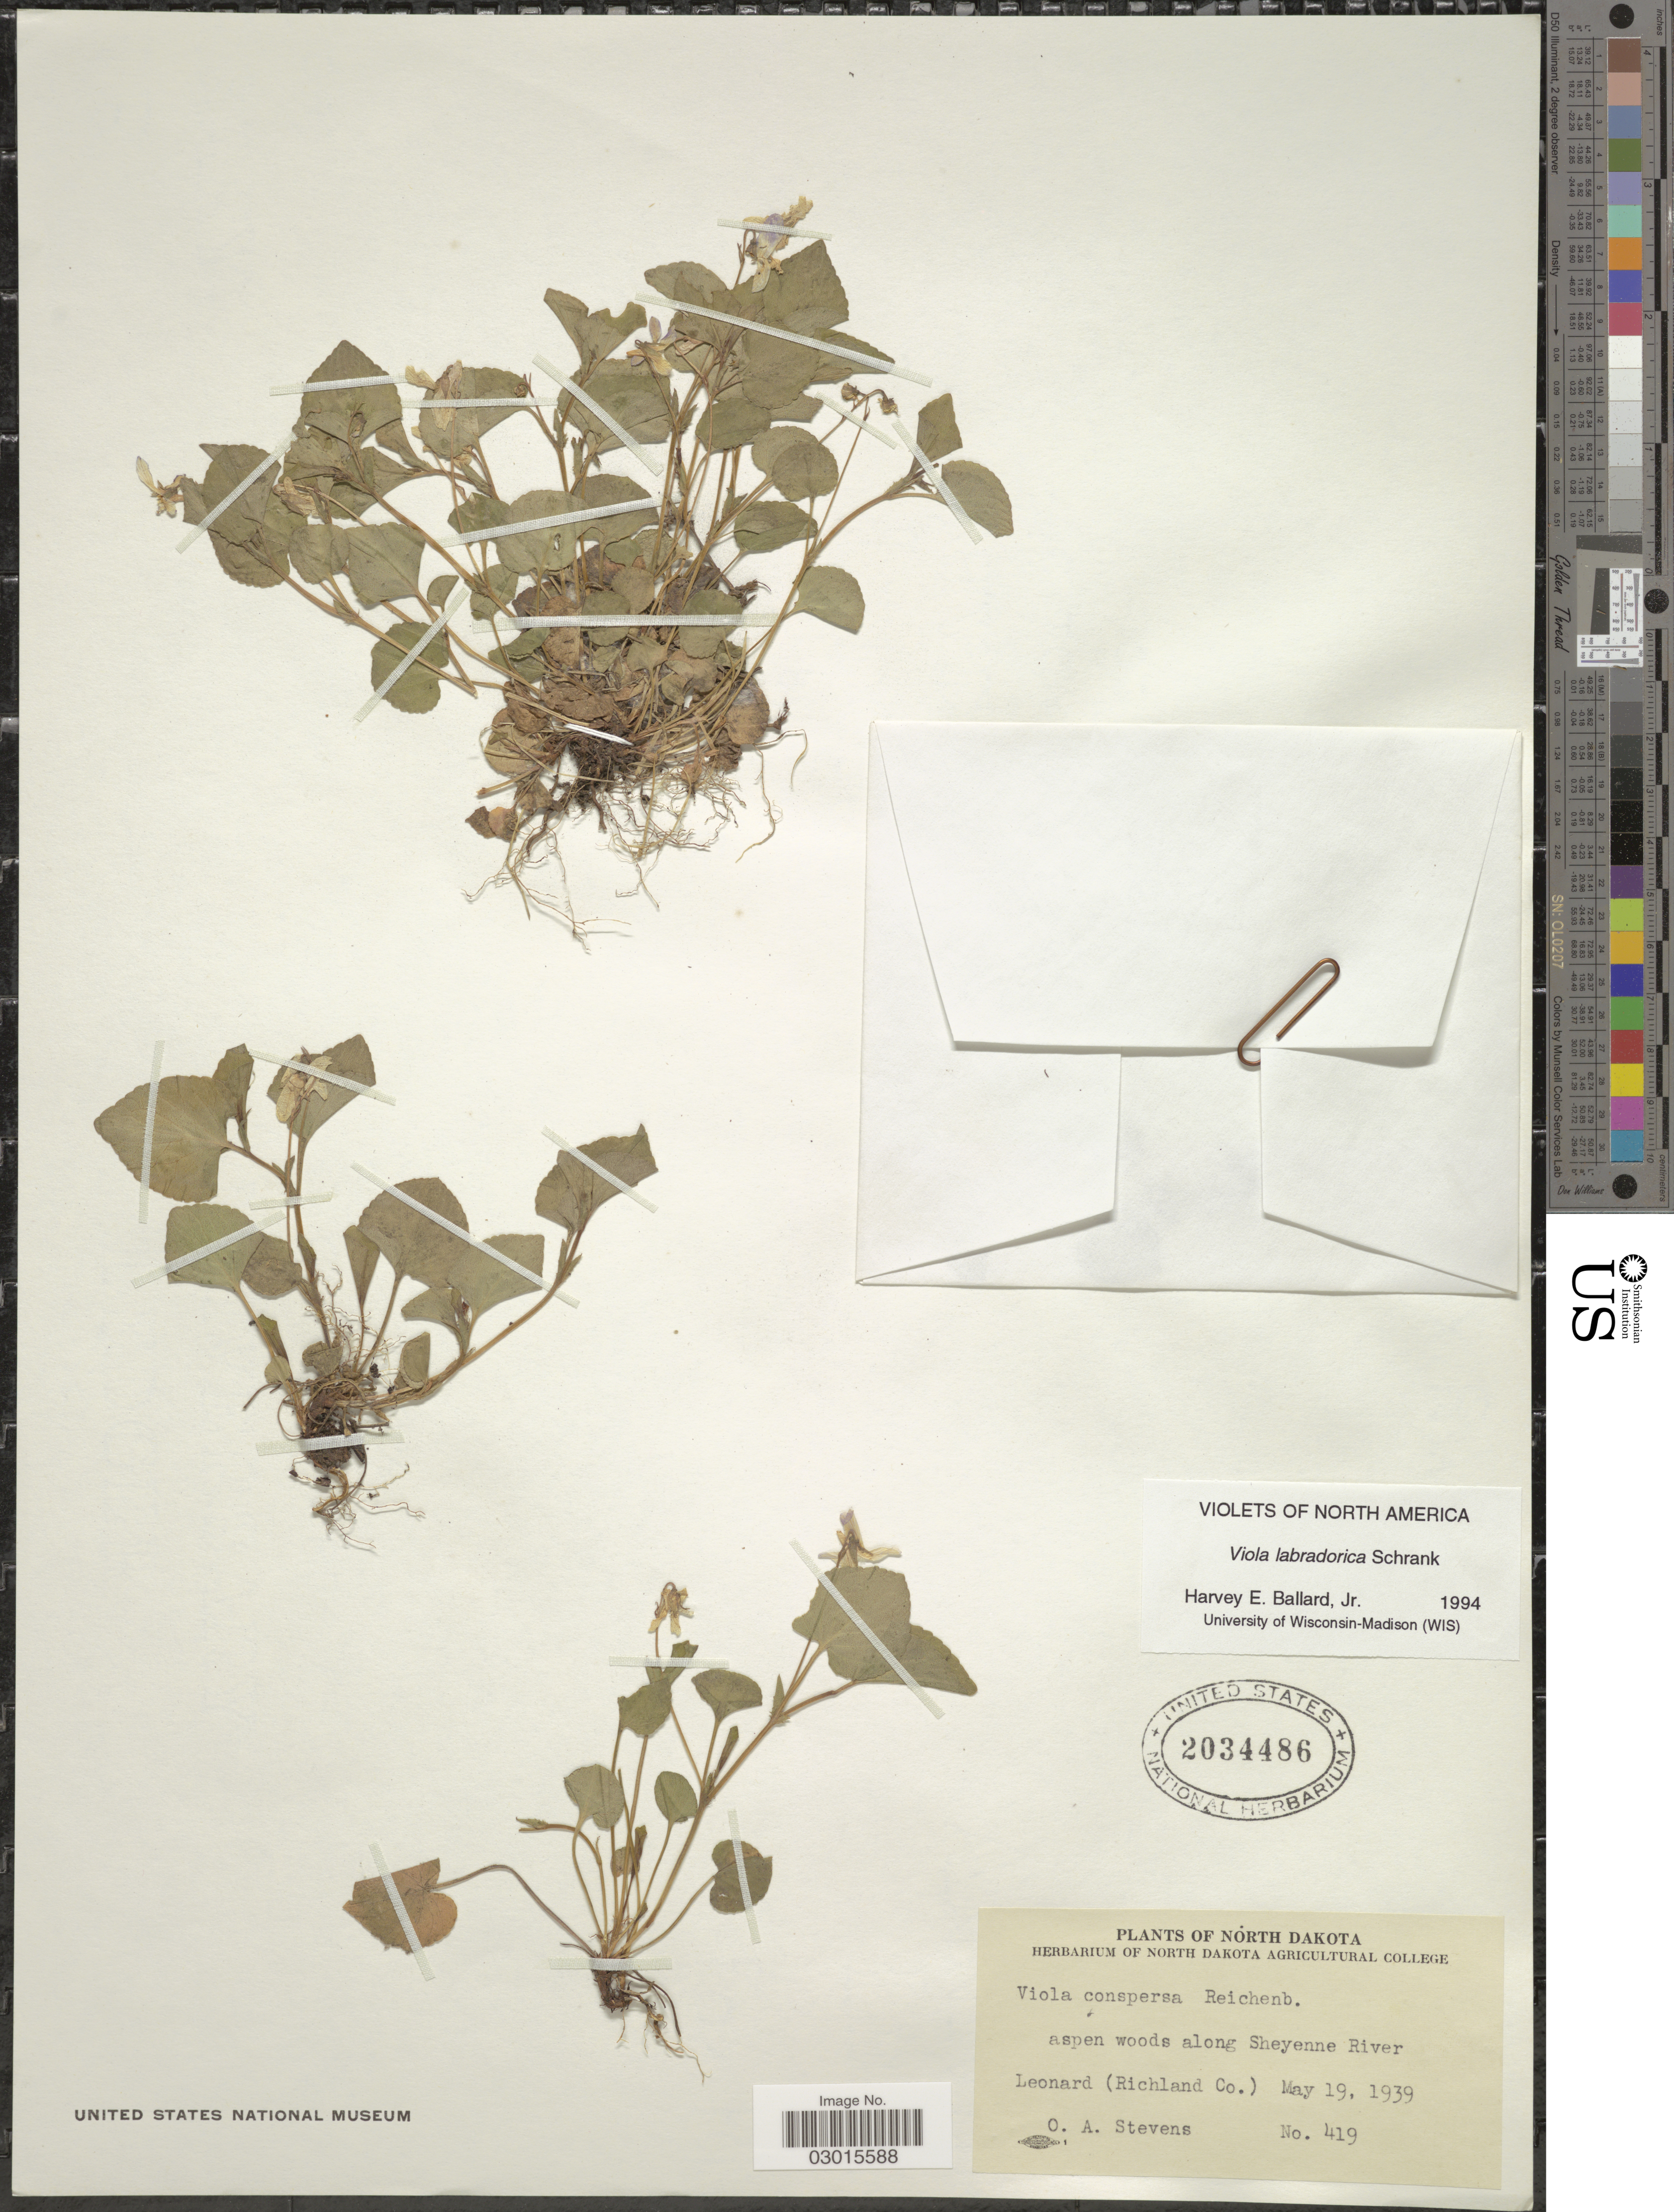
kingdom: Plantae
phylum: Tracheophyta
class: Magnoliopsida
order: Malpighiales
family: Violaceae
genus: Viola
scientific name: Viola labradorica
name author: Schrank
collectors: O. A. Stevens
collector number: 419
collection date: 1939-05-19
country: United States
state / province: North Dakota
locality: Aspen woods along Sheyenne River. Leonard (Richland Co.).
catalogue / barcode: US 2034486